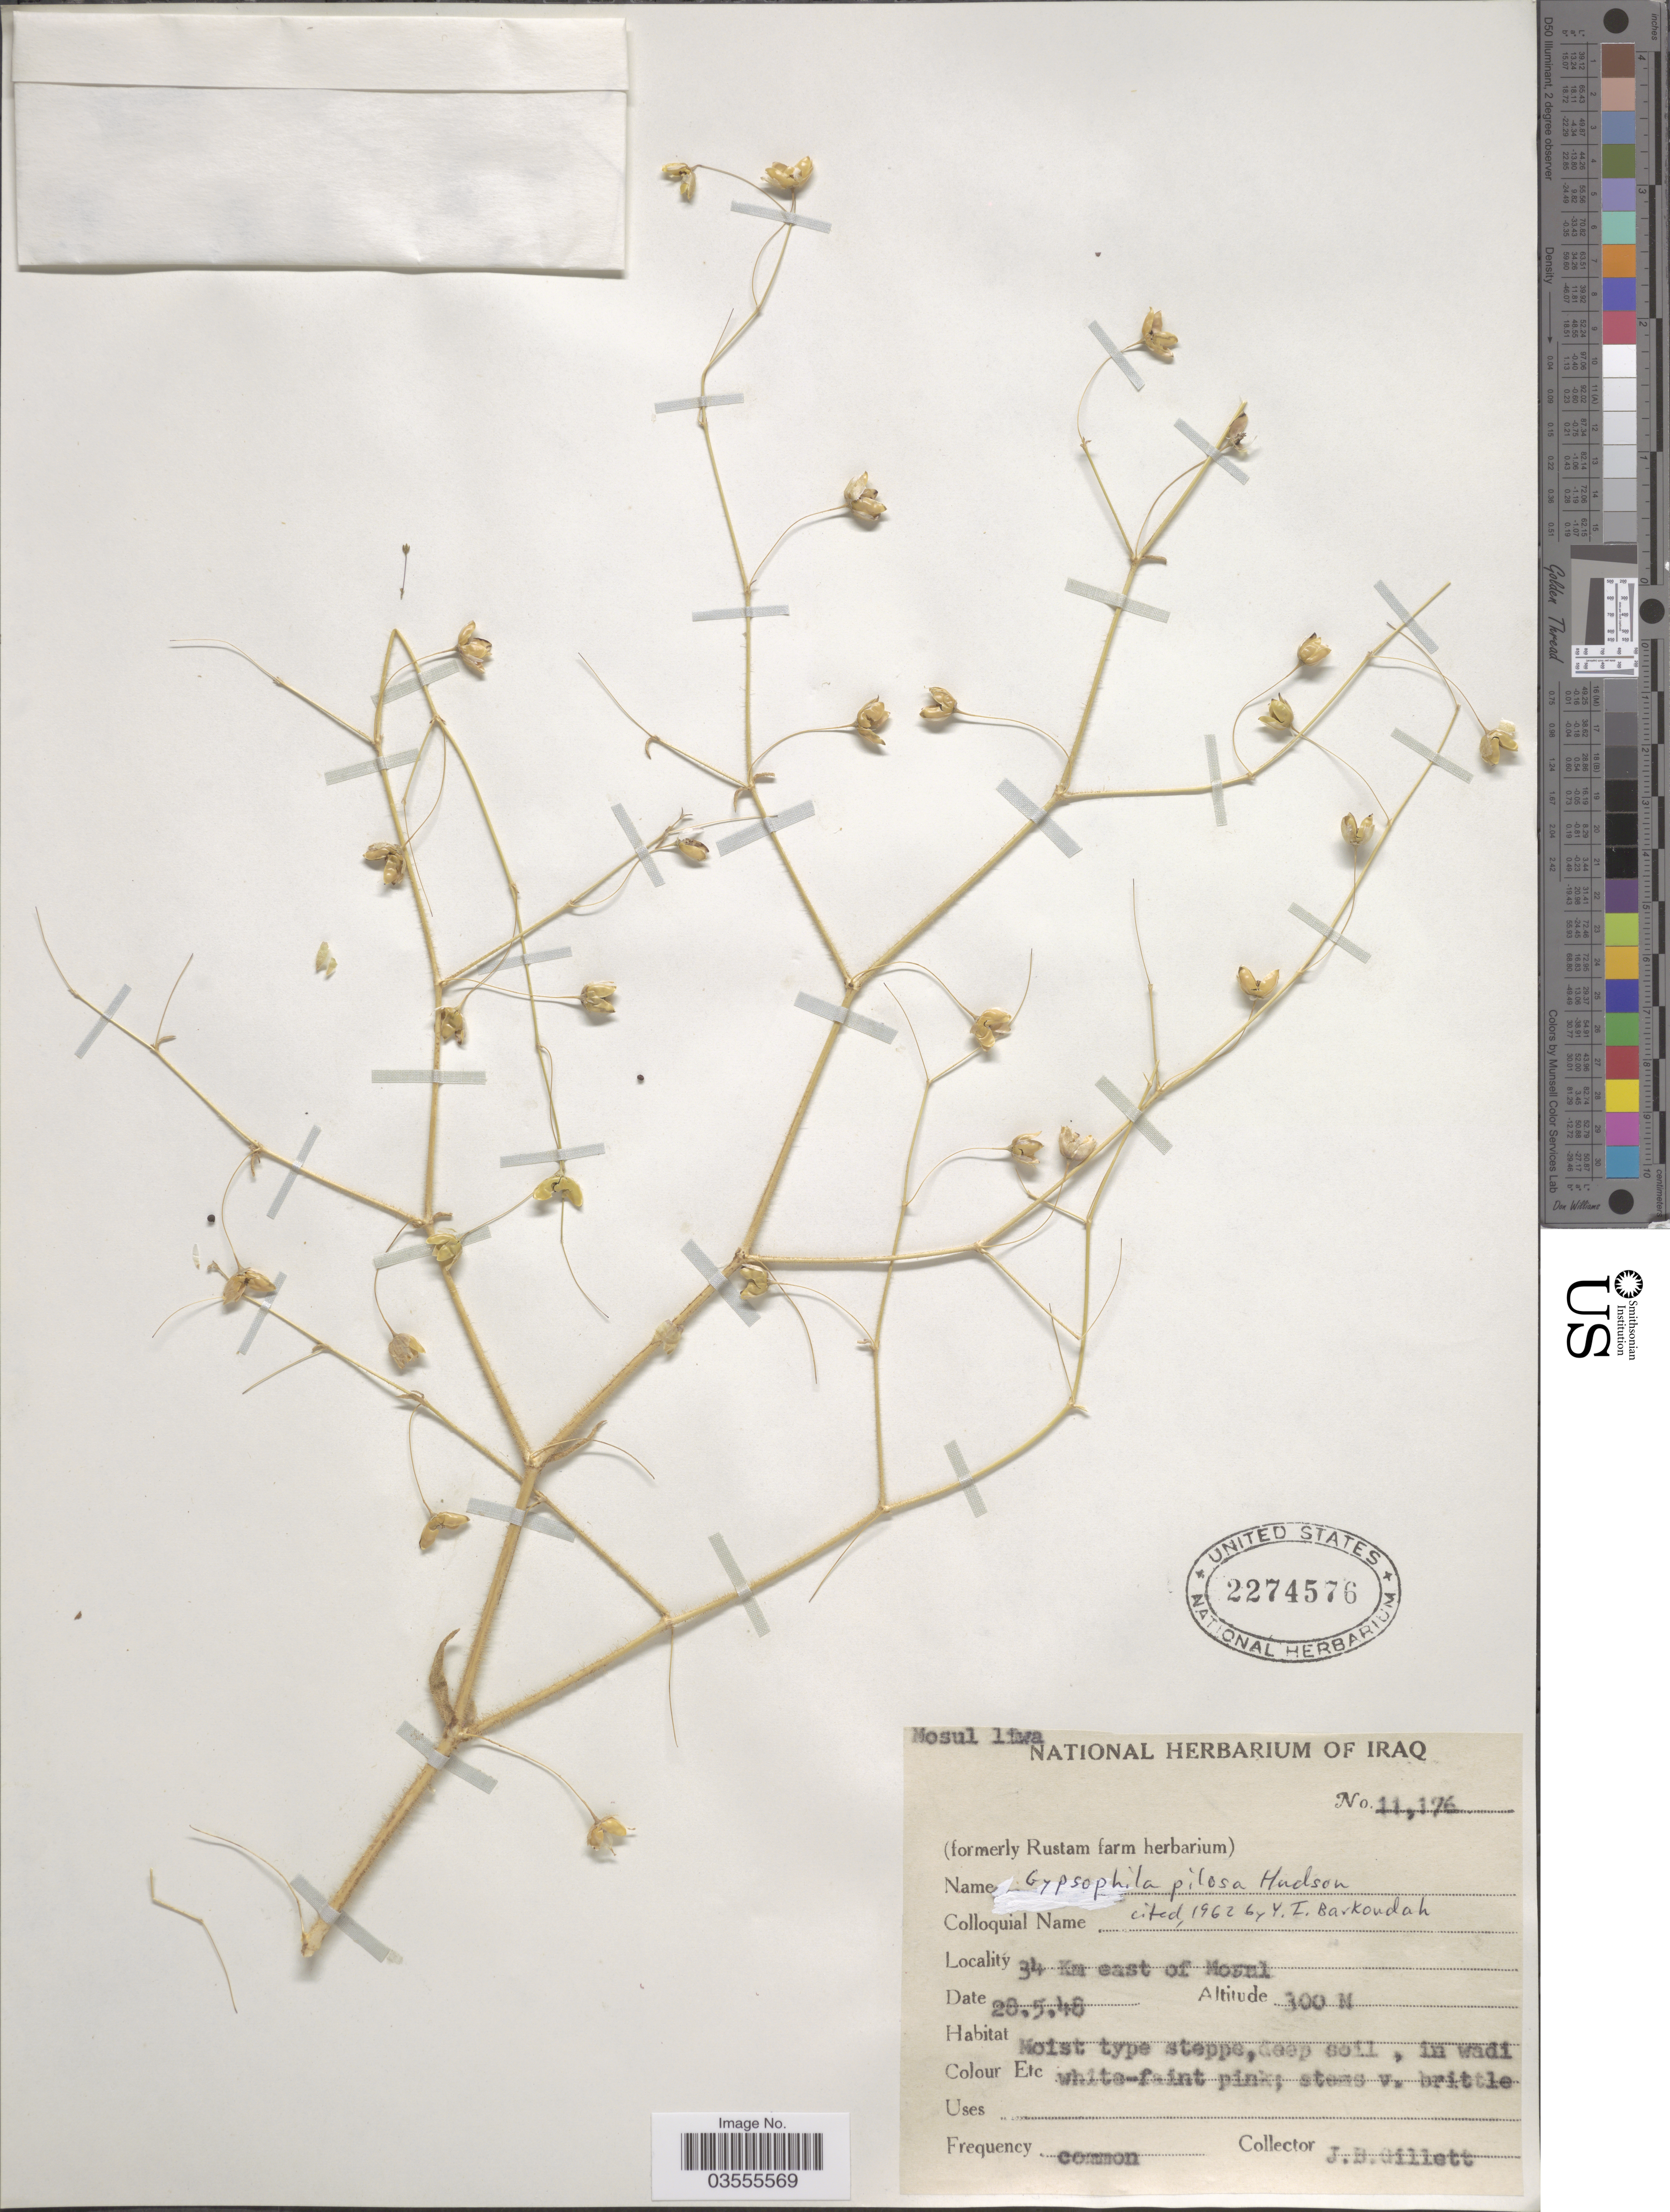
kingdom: Plantae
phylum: Tracheophyta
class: Magnoliopsida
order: Caryophyllales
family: Caryophyllaceae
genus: Gypsophila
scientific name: Gypsophila pilosa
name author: Huds.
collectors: J. B. Gillett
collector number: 11176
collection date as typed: Transcribed d/m/y: 28/5/46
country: Iraq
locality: Mosul liwa. 34 Km east of Mosul.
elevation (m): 300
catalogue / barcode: US 2274576